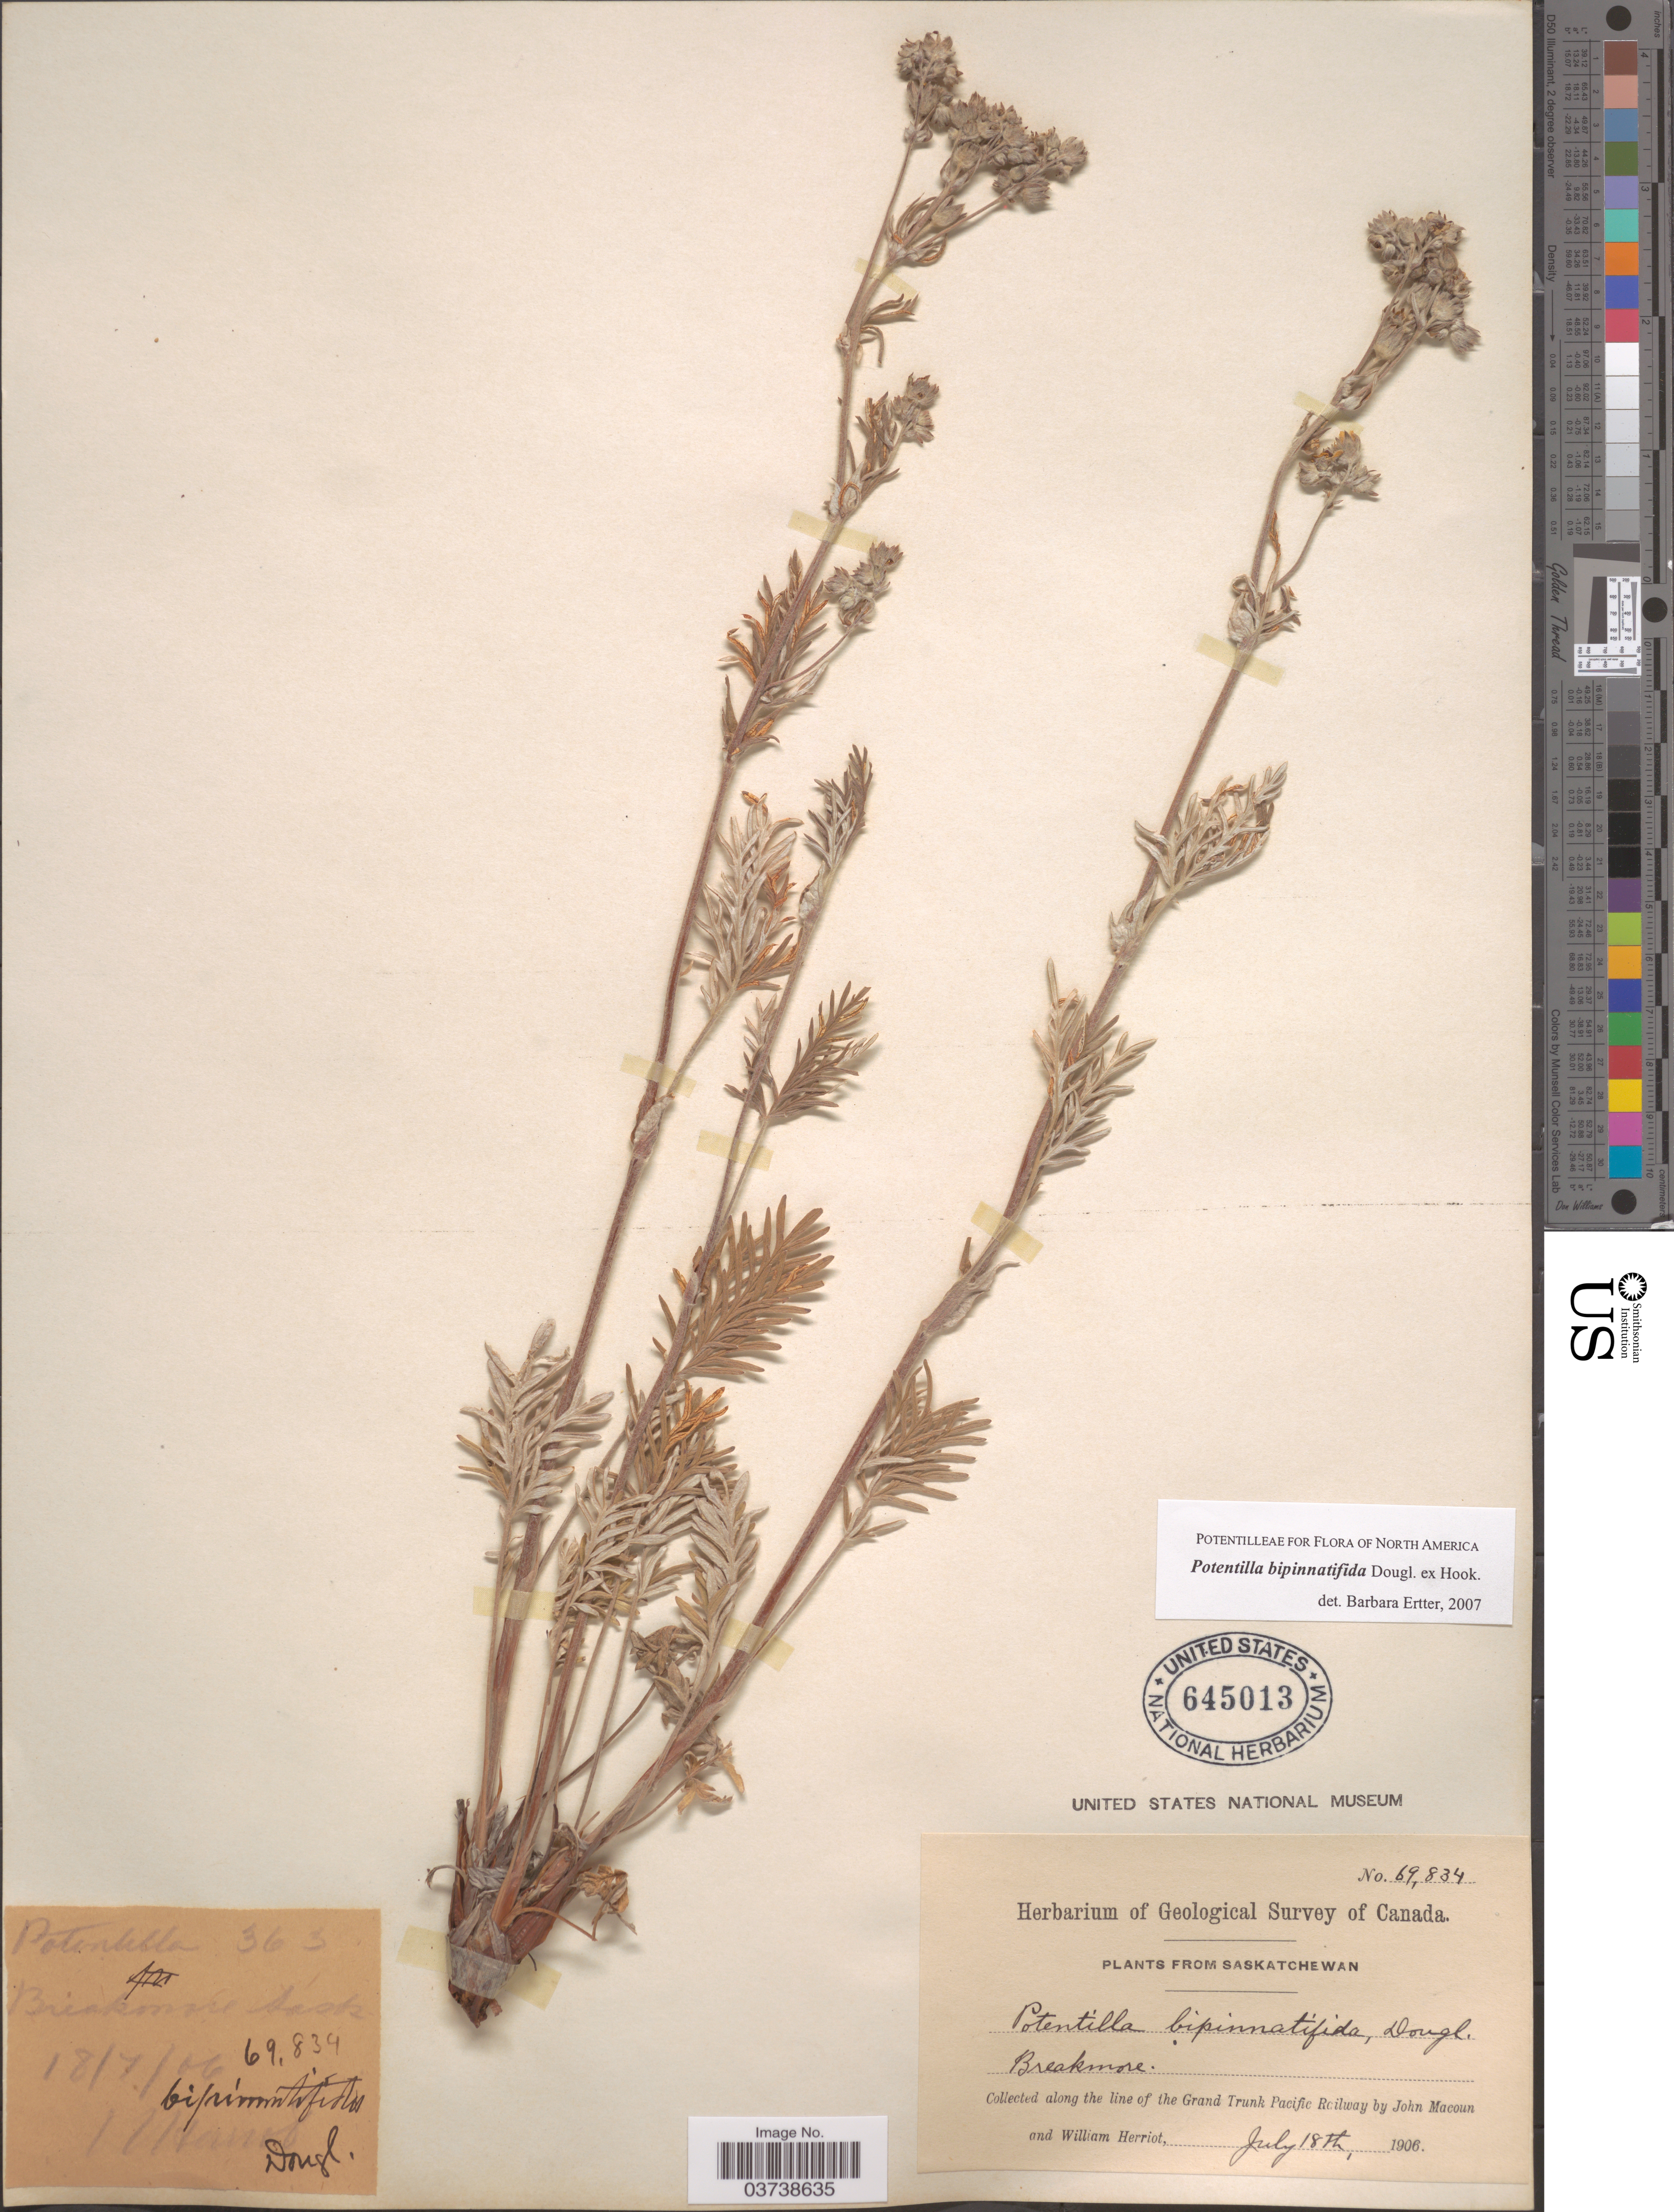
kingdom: Plantae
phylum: Tracheophyta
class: Magnoliopsida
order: Rosales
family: Rosaceae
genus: Potentilla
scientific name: Potentilla bipinnatifida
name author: Douglas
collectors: J. Macoun & W. Herriot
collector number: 69834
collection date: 1906-07-18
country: Canada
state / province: Saskatchewan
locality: Breakmore. Along the line of the Grand Trunk Pacific Railway.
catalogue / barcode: US 645013